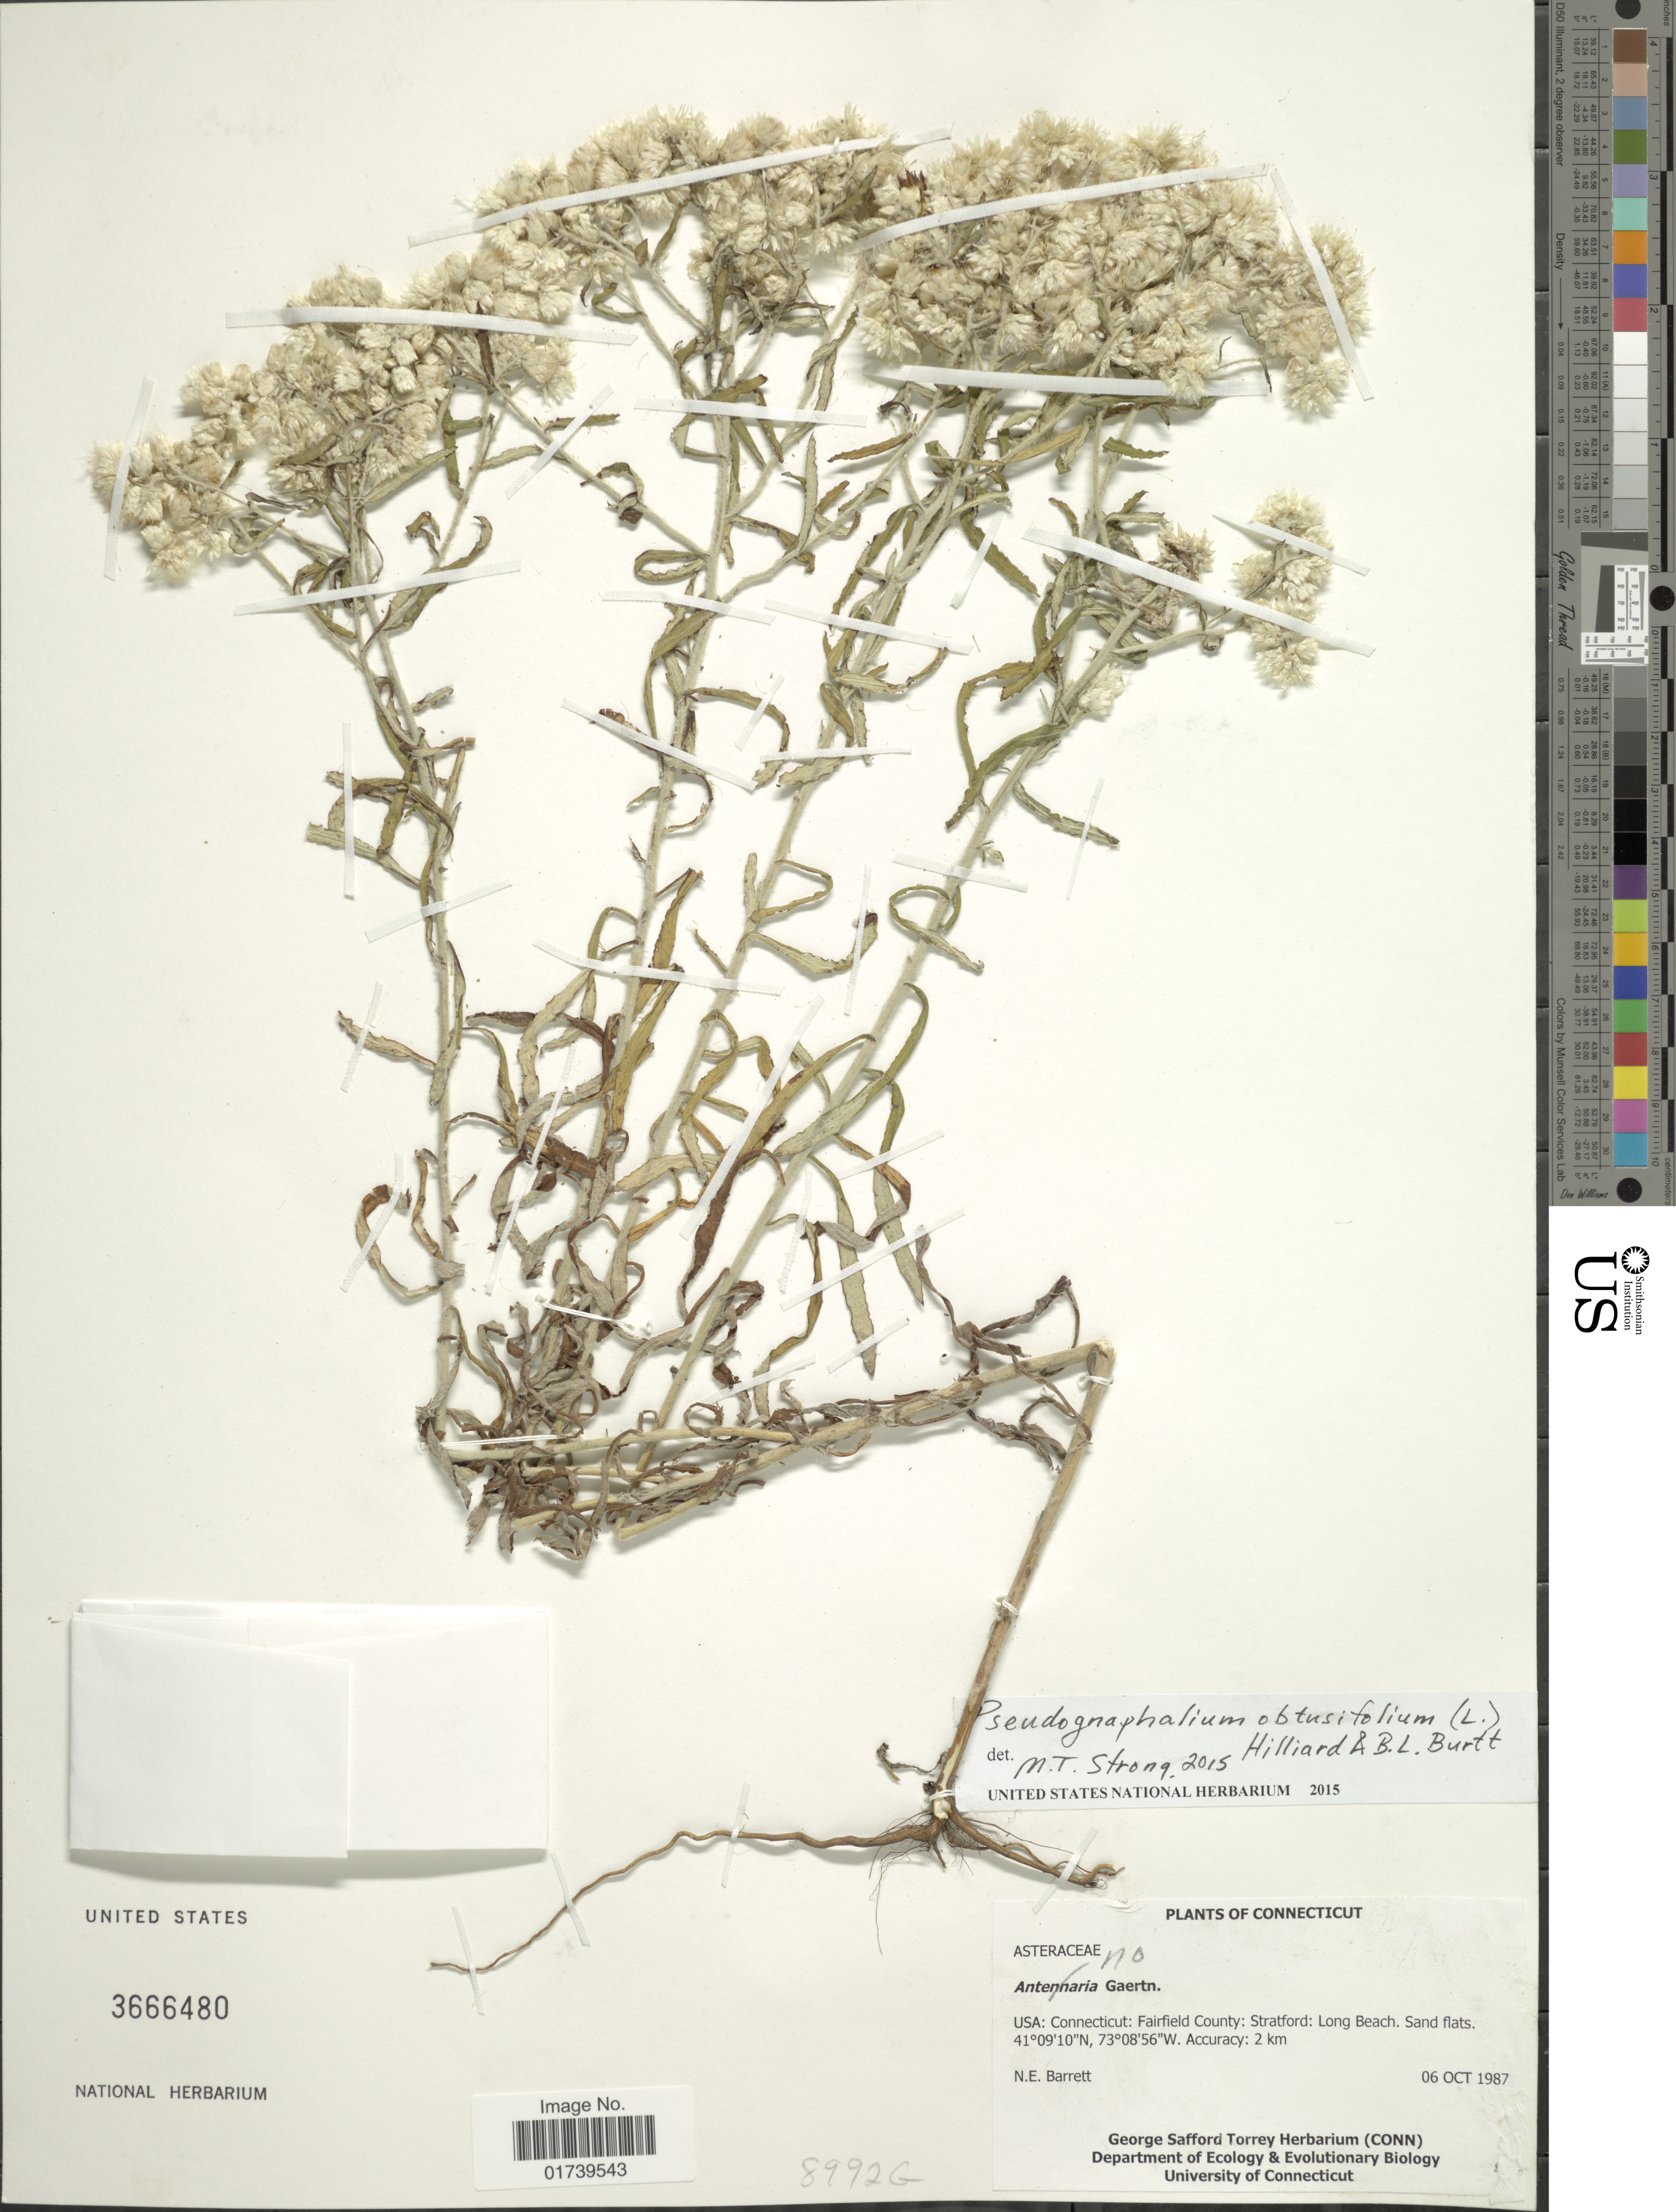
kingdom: Plantae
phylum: Tracheophyta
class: Magnoliopsida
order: Asterales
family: Asteraceae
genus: Pseudognaphalium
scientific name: Pseudognaphalium obtusifolium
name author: (L.) Hilliard & B.L. Burtt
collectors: N. Barrett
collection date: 1987-10-06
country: United States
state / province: Connecticut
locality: Fairfield County: Stratford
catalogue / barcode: US 3666480